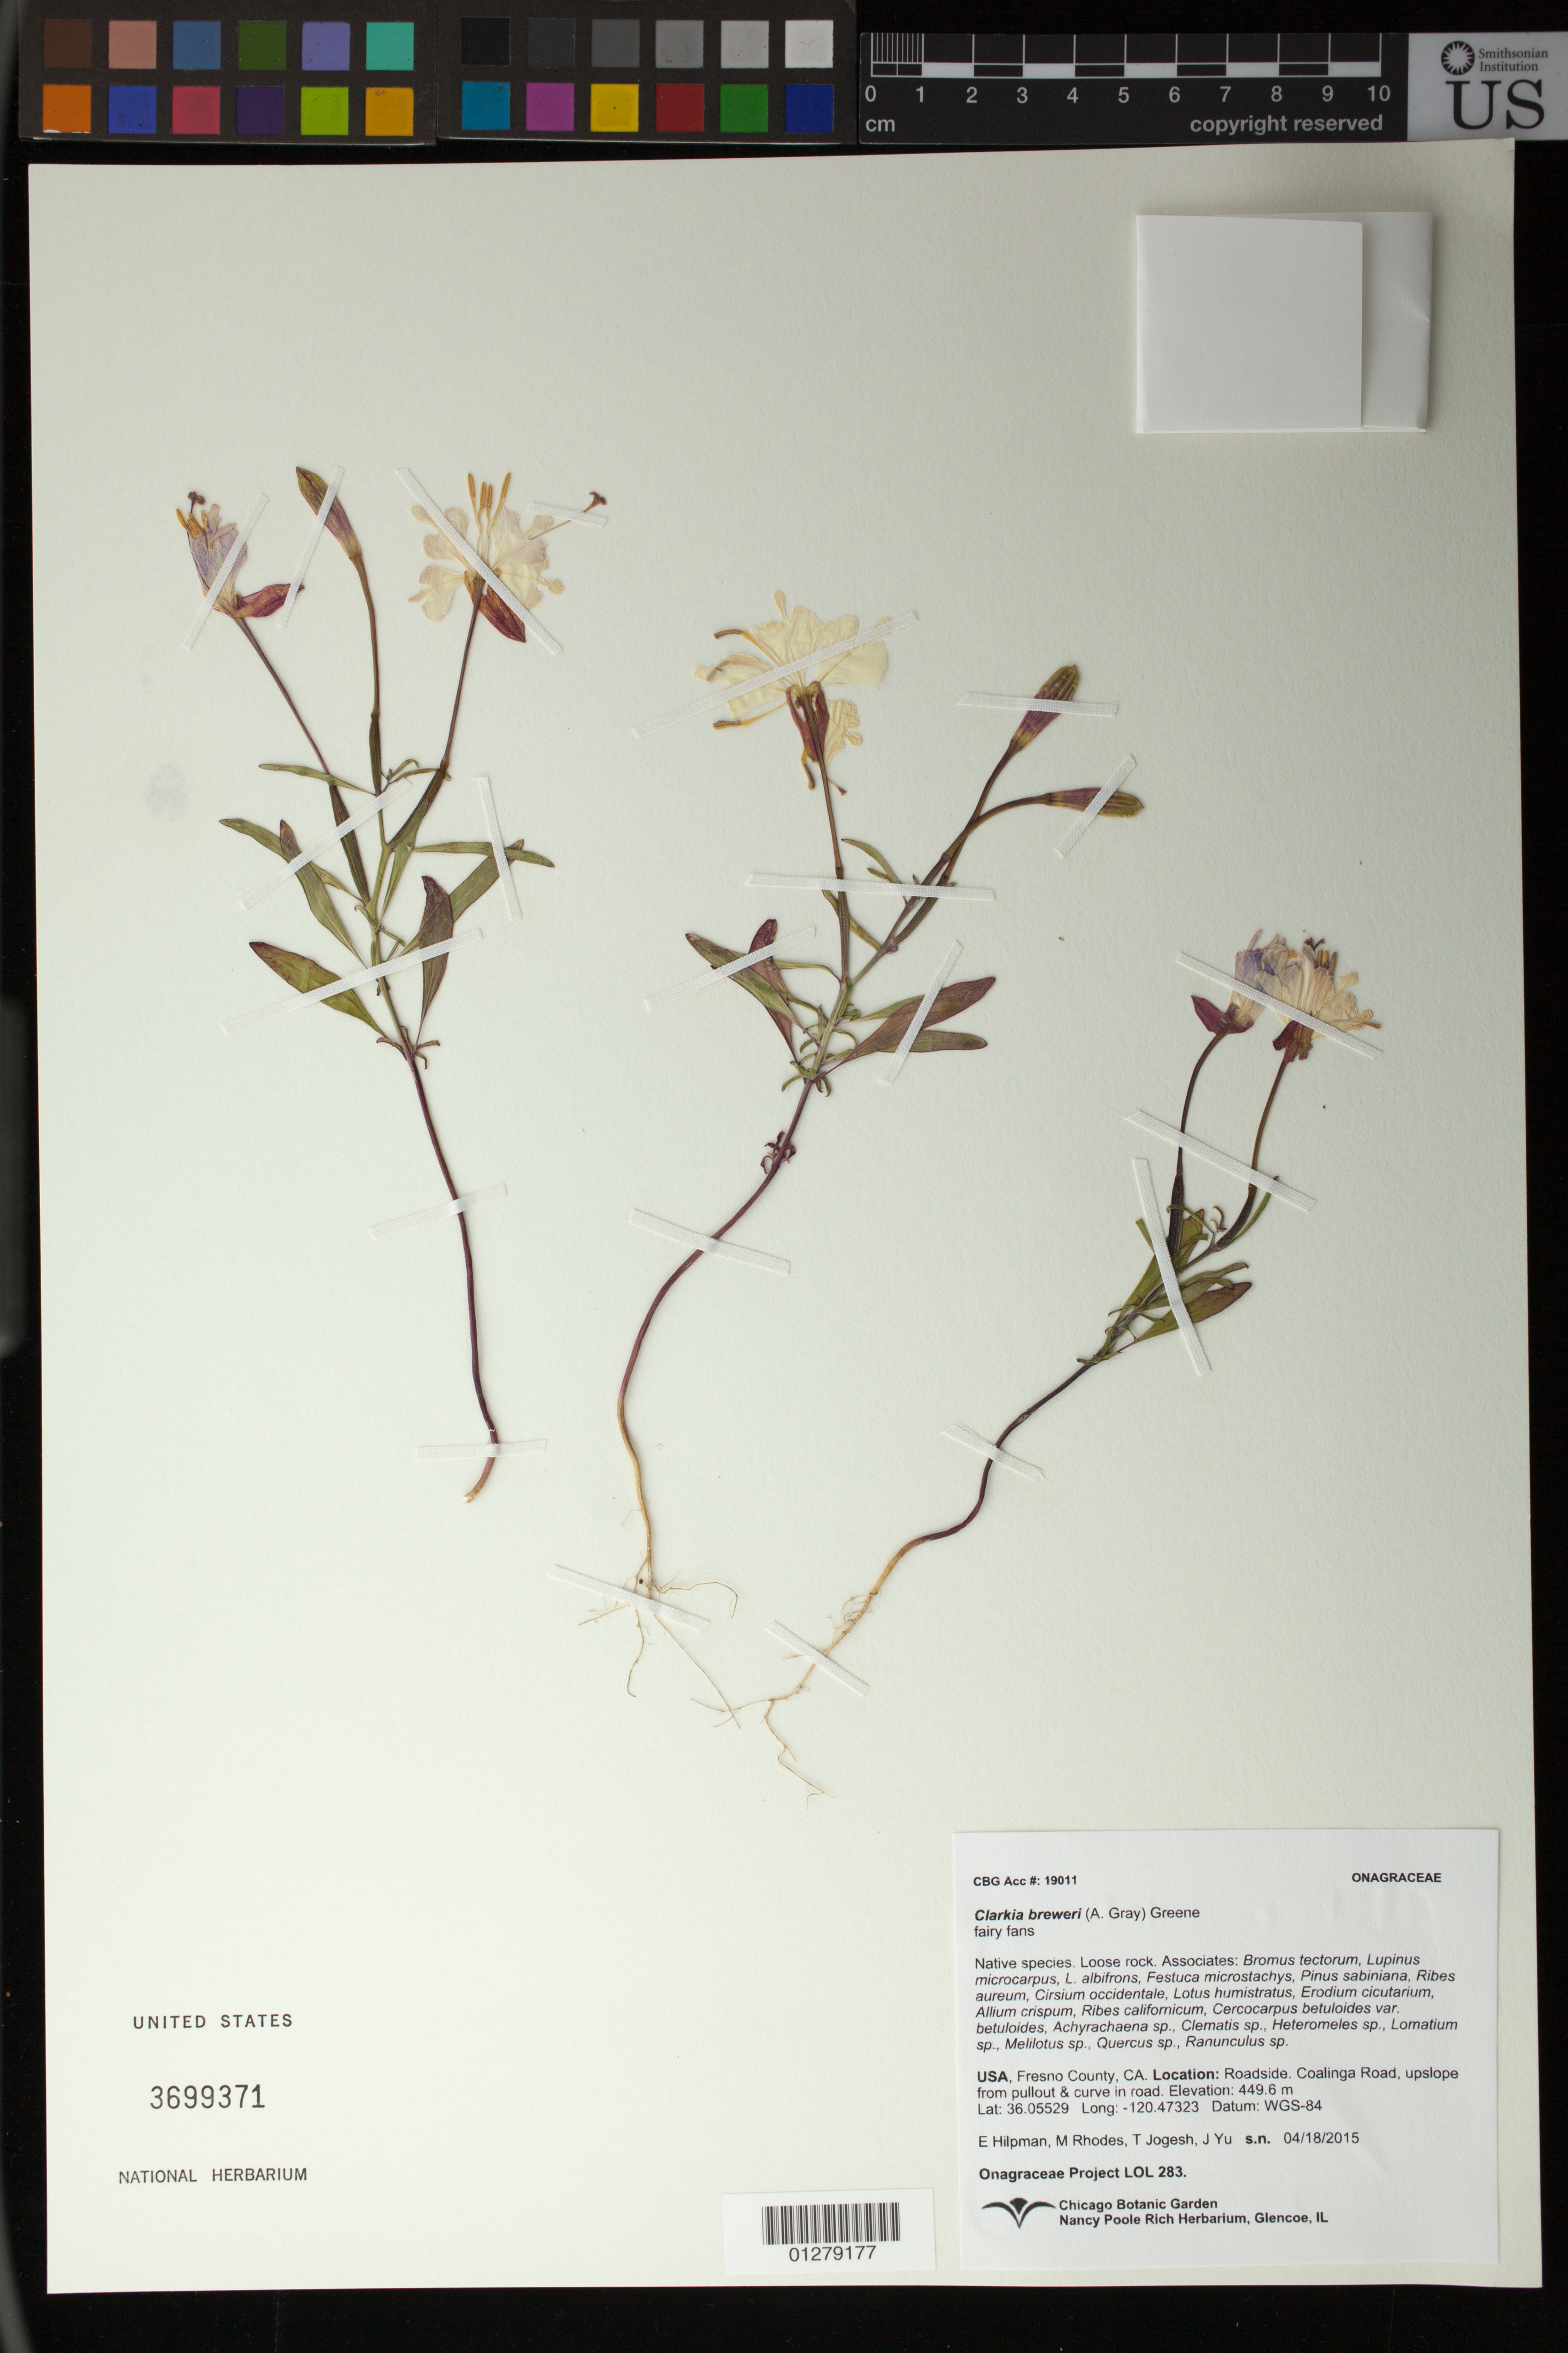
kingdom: Plantae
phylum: Tracheophyta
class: Magnoliopsida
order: Myrtales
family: Onagraceae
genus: Clarkia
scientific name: Clarkia breweri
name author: (A. Gray) Greene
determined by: Wagner, W. L., (BOT), Smithsonian Institution - National Museum of Natural History (UNITED STATES)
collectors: E. Hilpman, M. Rhodes, T. Jojesh & J. Yu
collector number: LOL 283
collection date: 2015-04-18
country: United States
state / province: California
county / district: Monterey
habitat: Roadcut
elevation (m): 861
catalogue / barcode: US 3699371